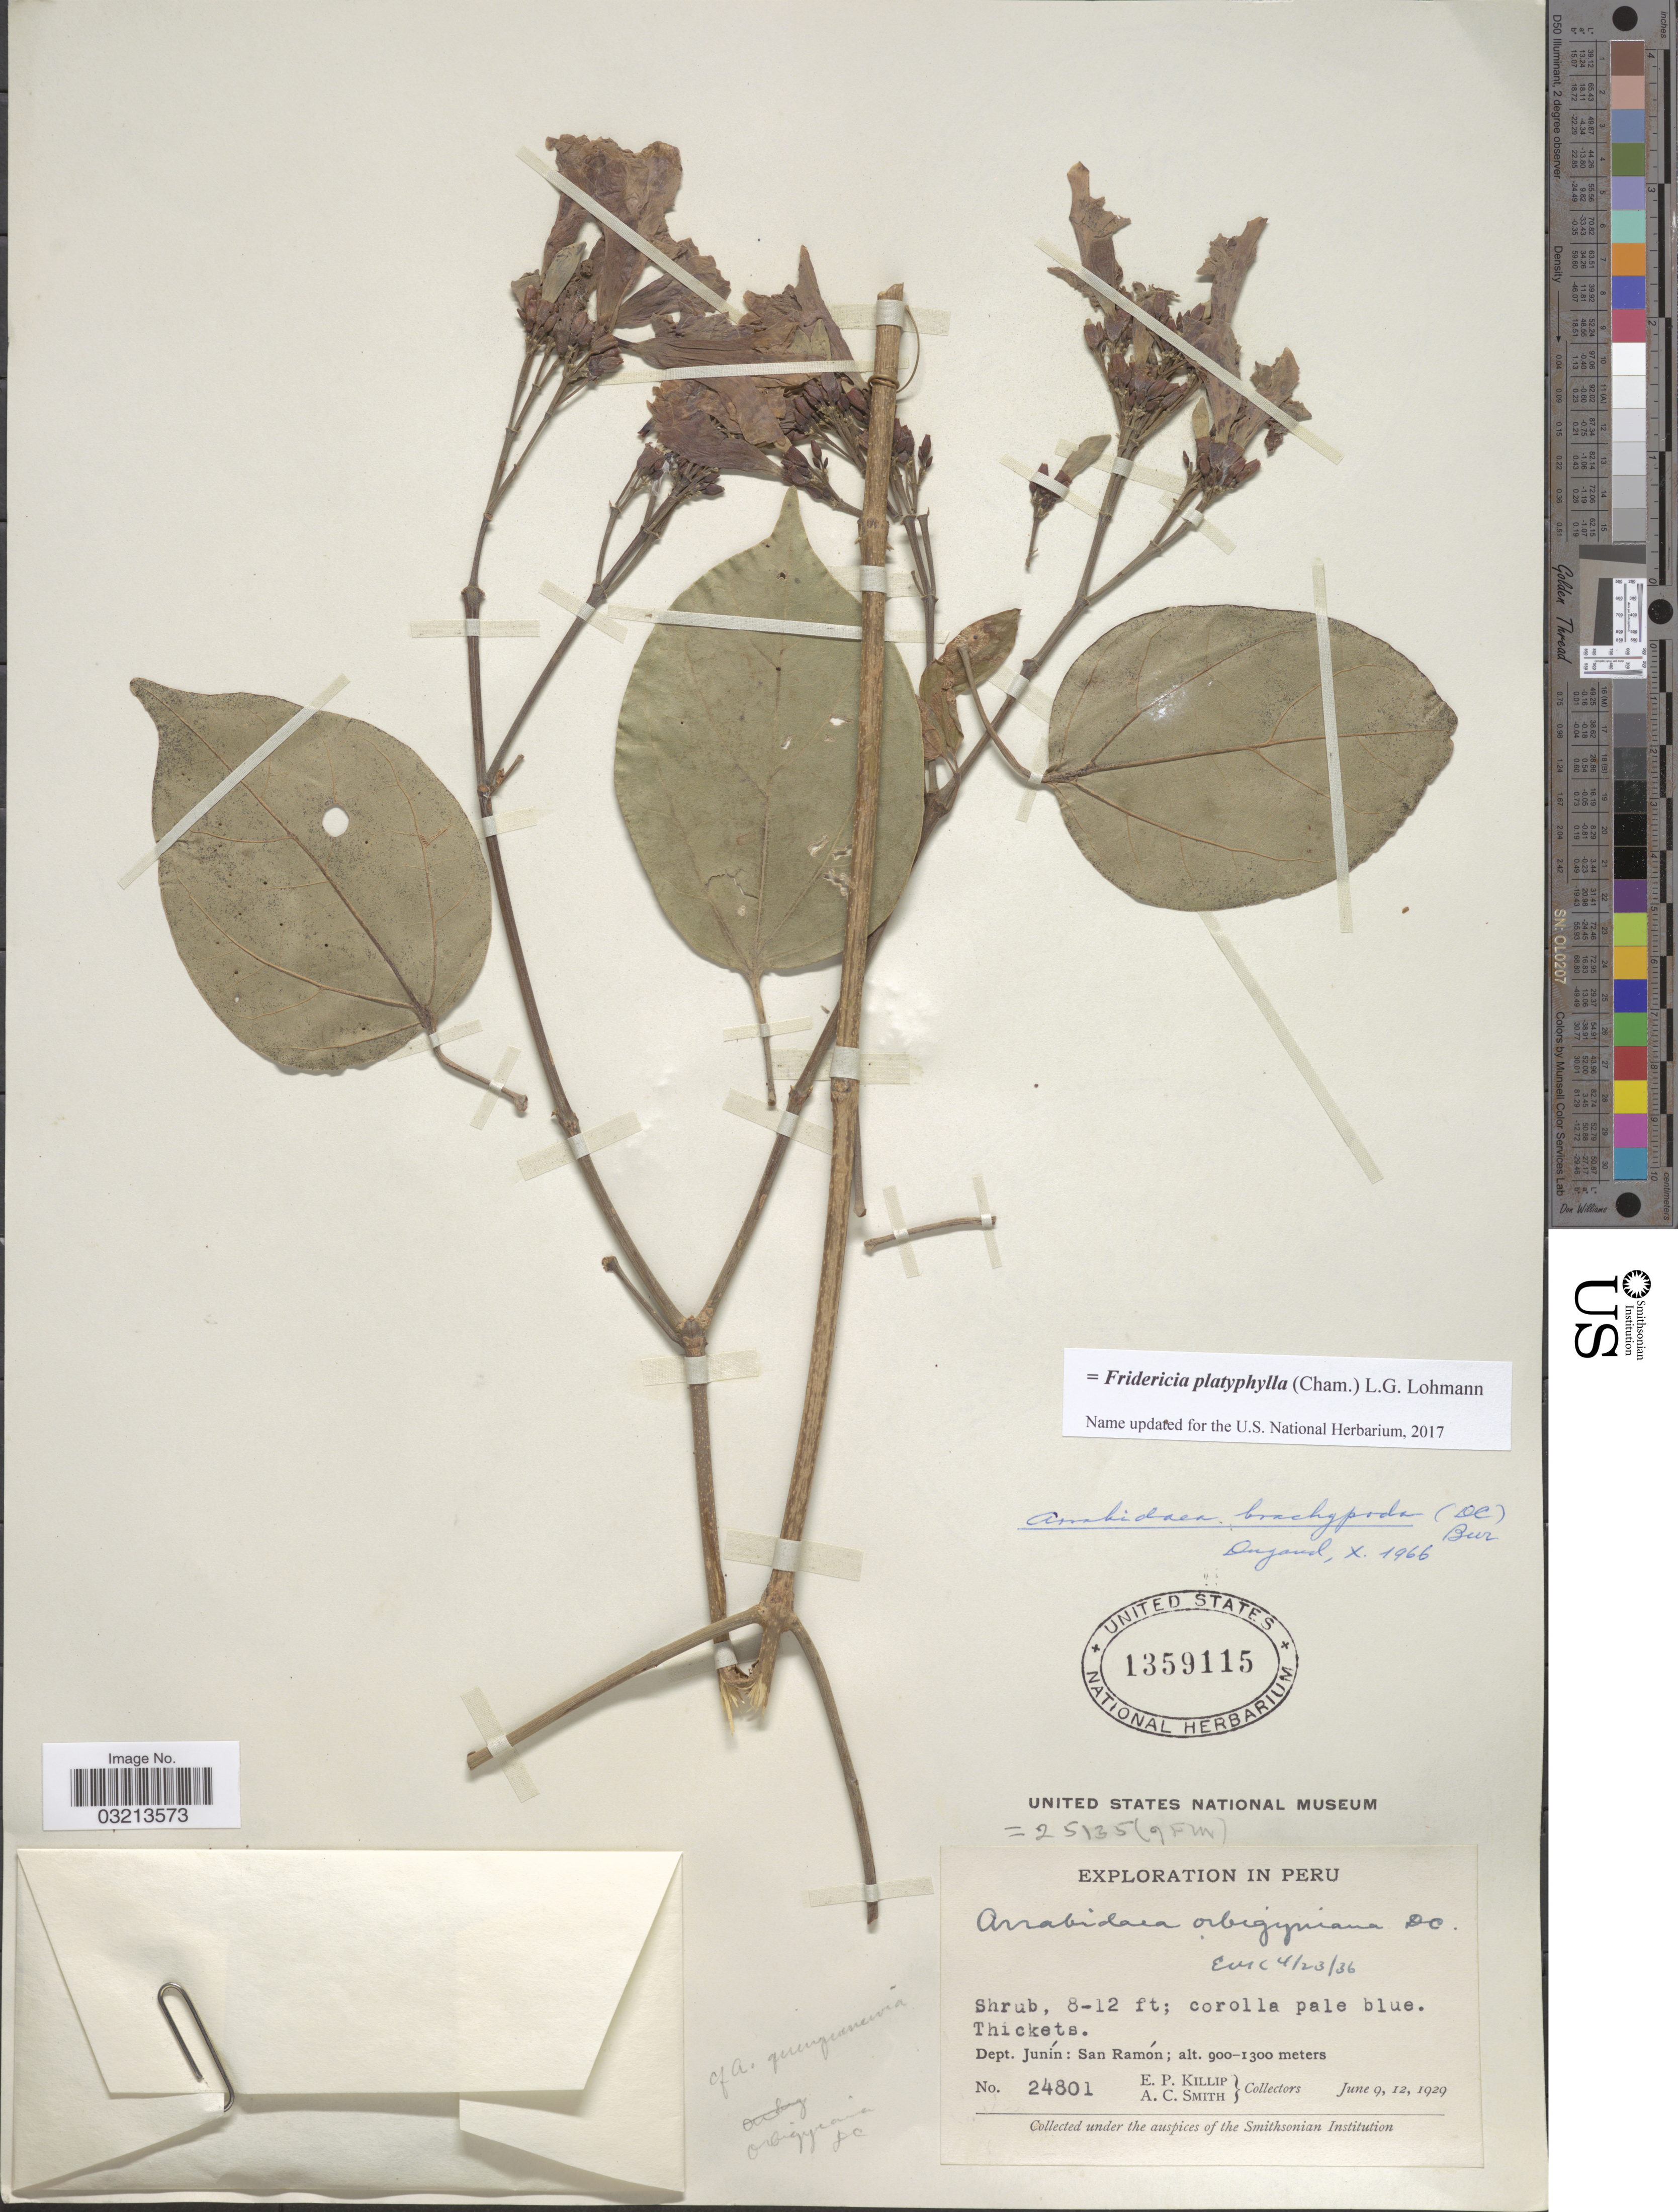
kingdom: Plantae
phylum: Tracheophyta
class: Magnoliopsida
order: Lamiales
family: Bignoniaceae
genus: Fridericia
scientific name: Fridericia platyphylla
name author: (Cham.) L.G. Lohmann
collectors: E. P. Killip & A. C. Smith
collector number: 24801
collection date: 1929-06-09/1929-06-12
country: Peru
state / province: Junín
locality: Dept. Junín: San Ramón.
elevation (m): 900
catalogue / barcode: US 1359115